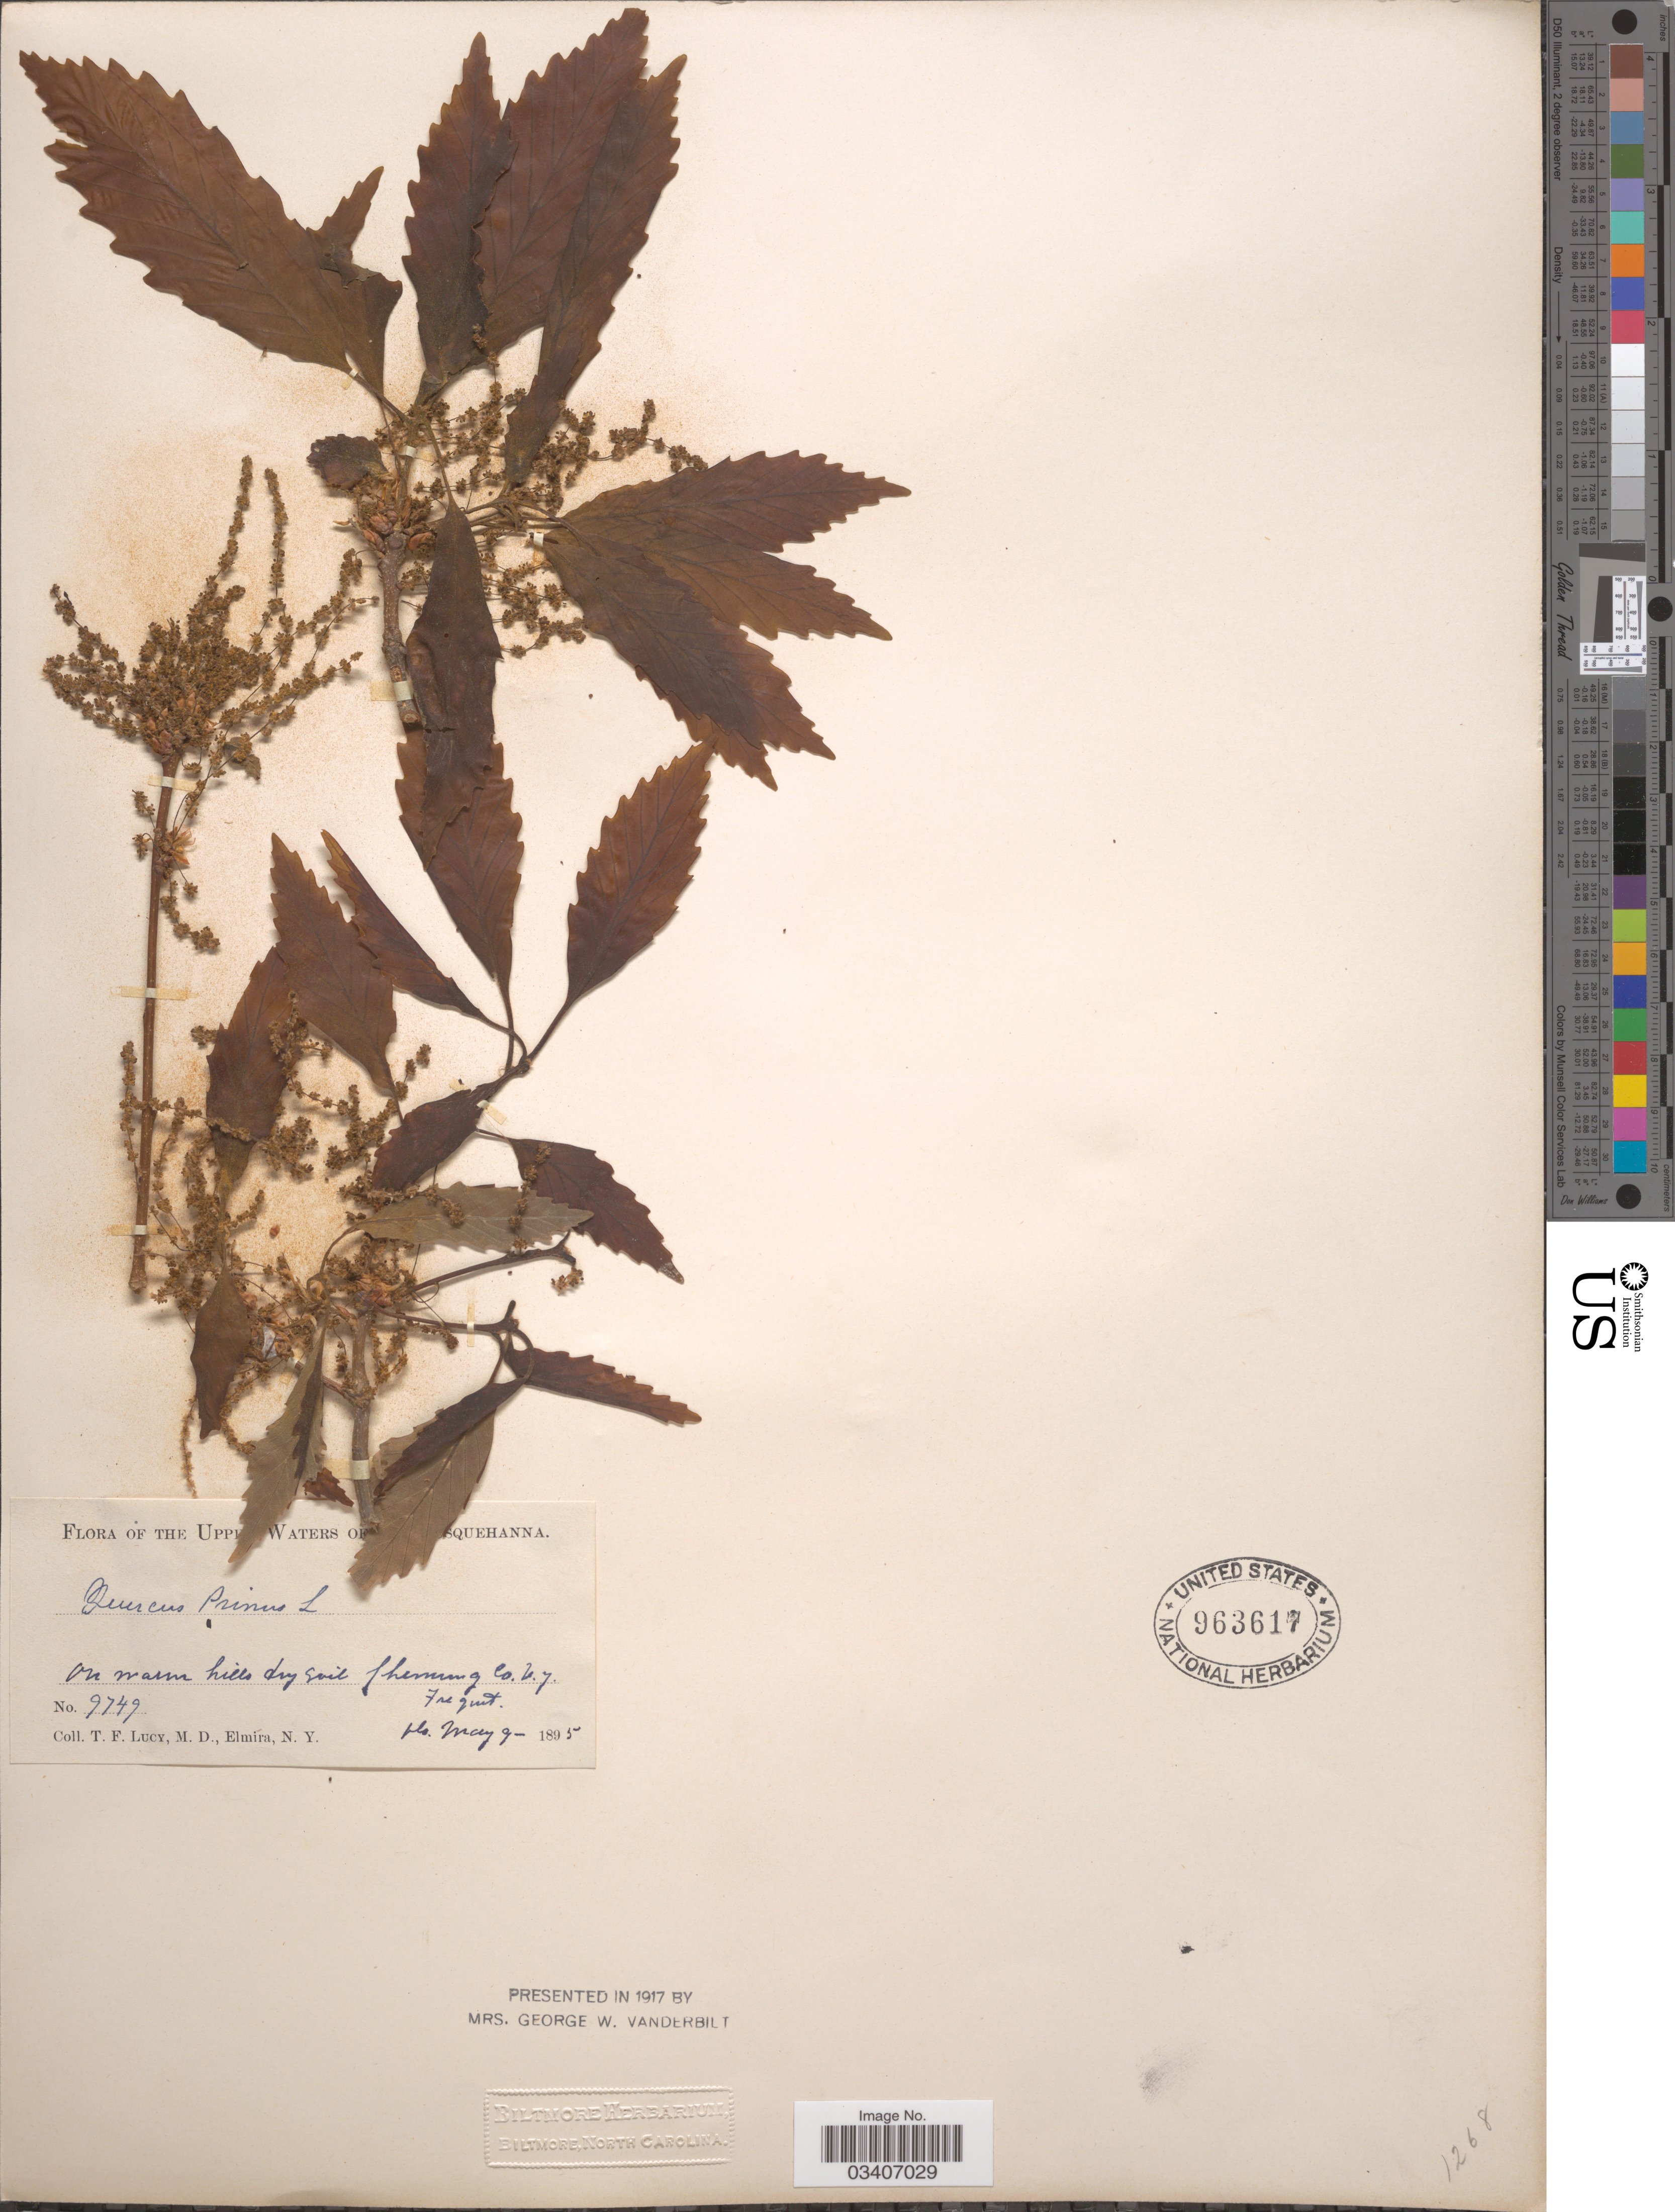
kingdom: Plantae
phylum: Tracheophyta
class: Magnoliopsida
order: Fagales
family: Fagaceae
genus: Quercus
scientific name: Quercus montana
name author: Willd.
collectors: T. Lucy & M. Elmira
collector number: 9749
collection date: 1895-05-09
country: United States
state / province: New York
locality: Upper Waters of the Squehanna. On warm hills dry soil Chemung Co.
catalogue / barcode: US 963617